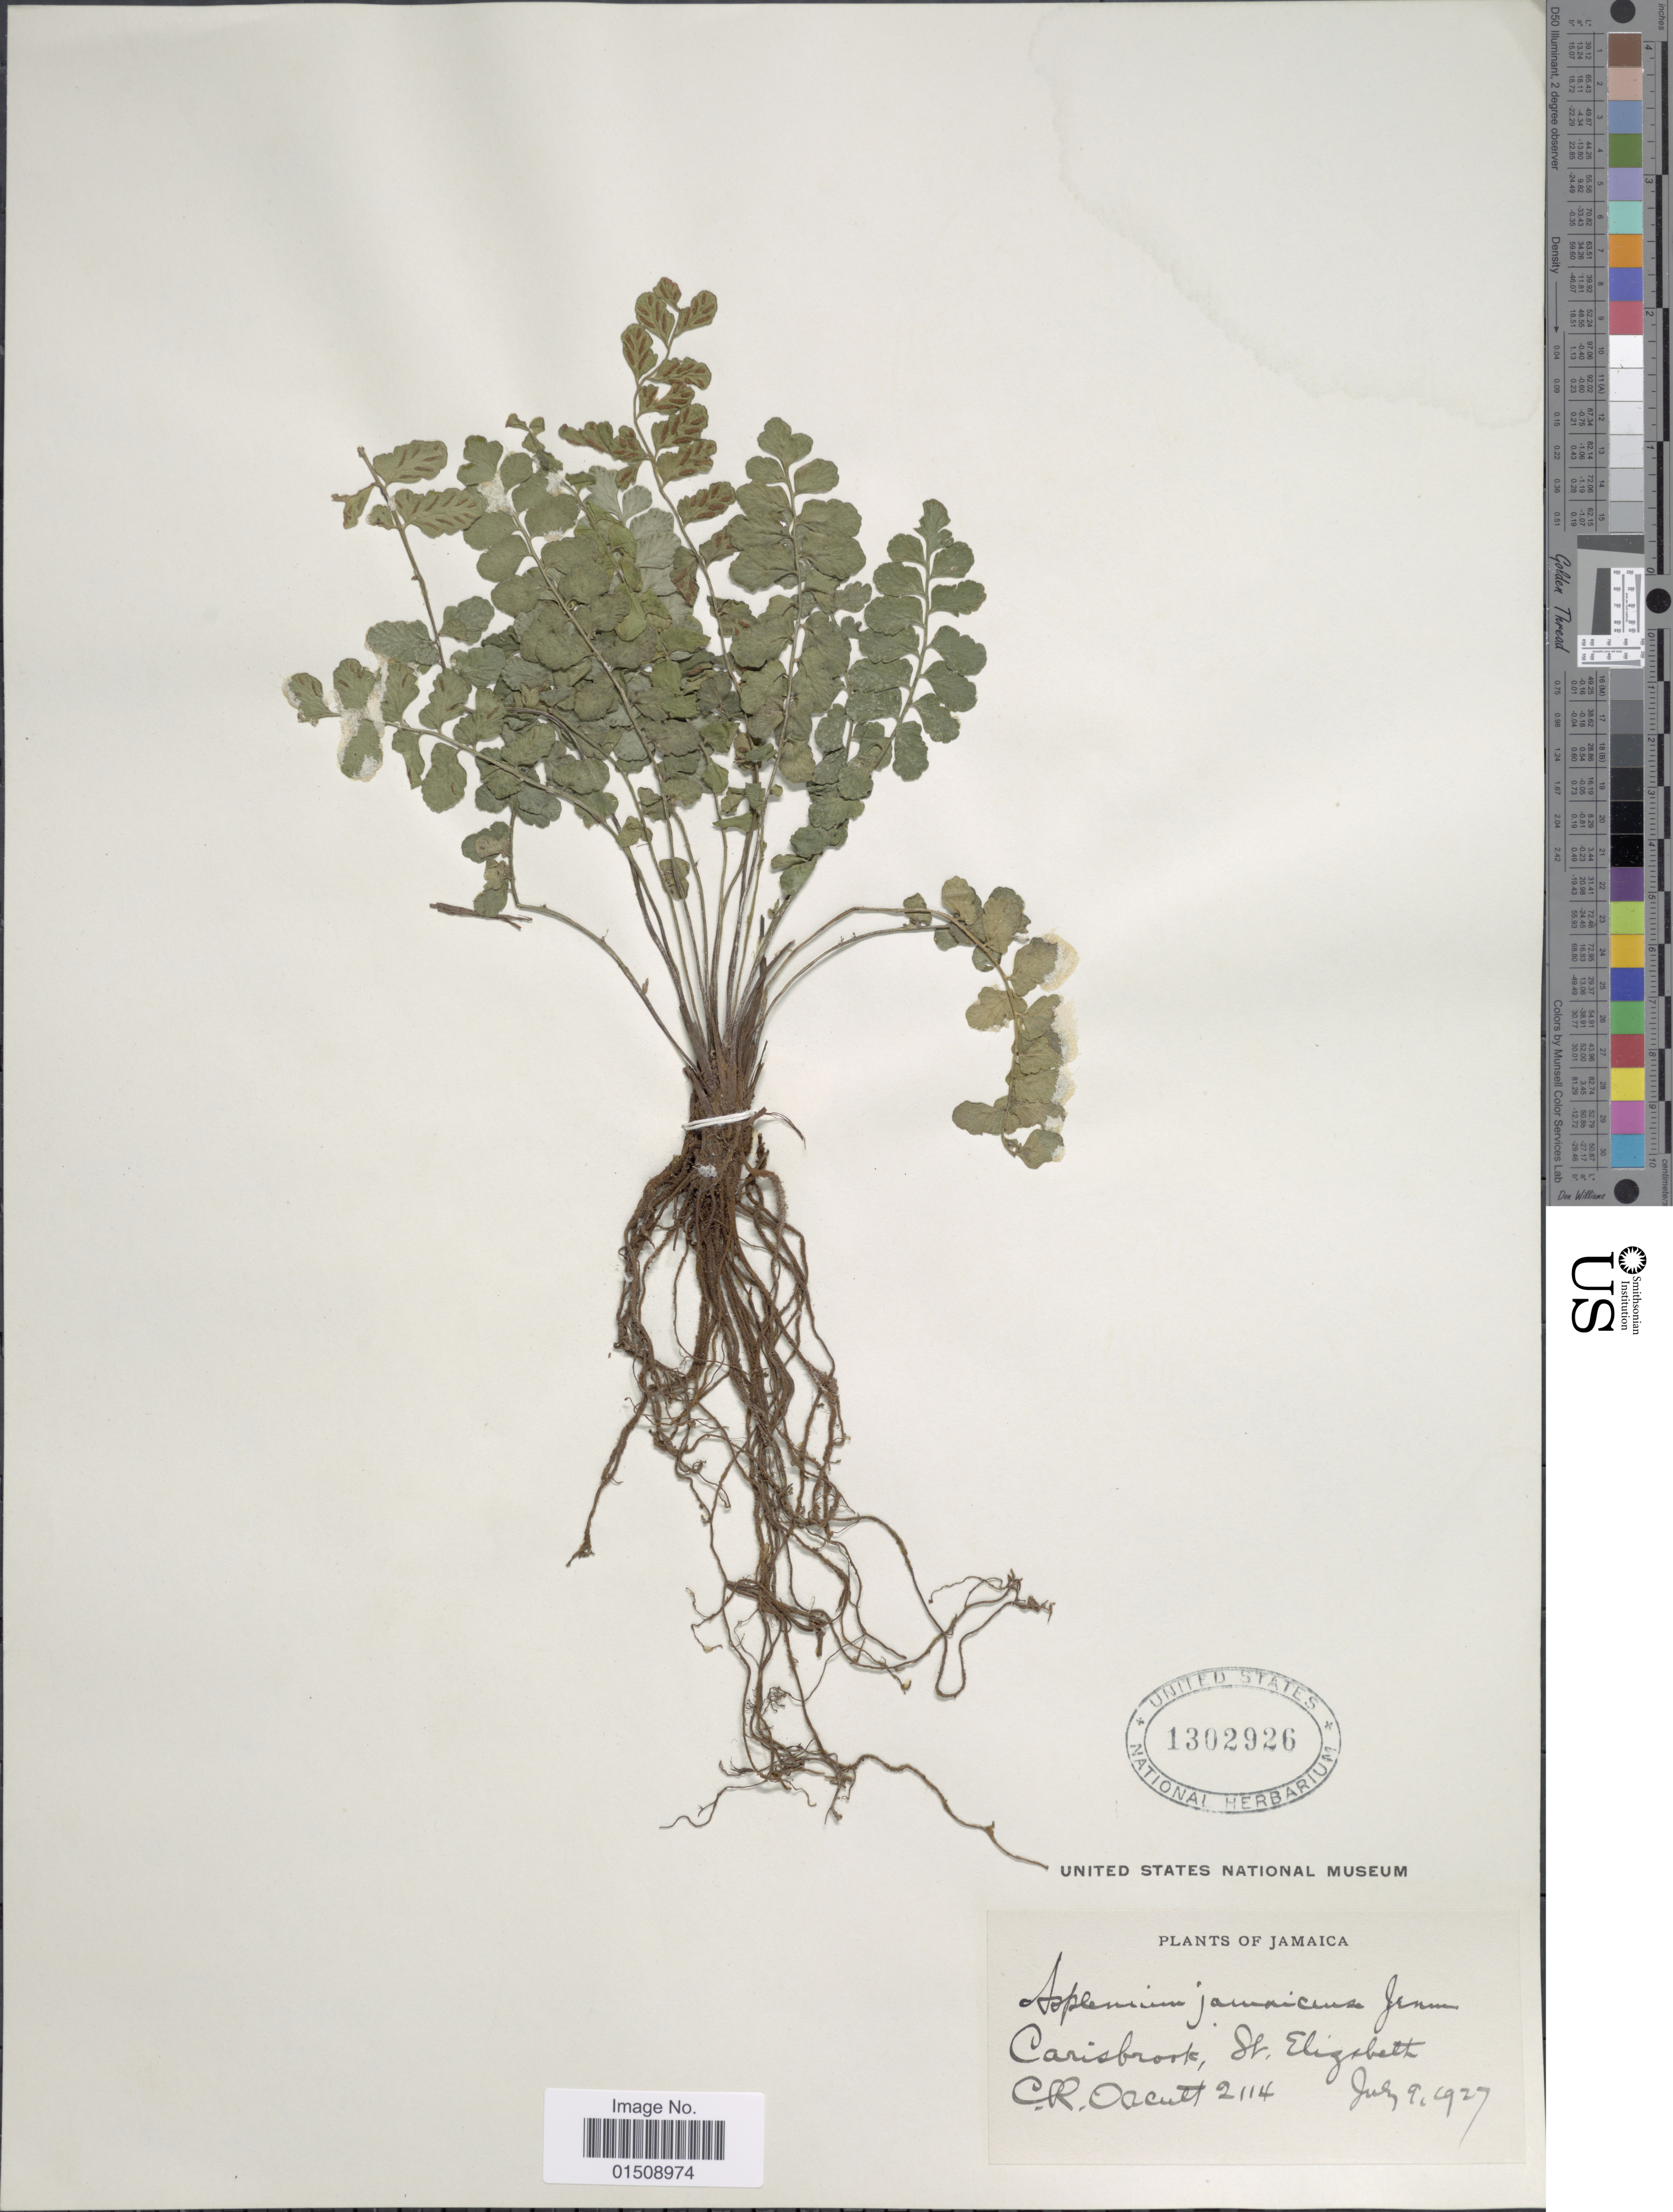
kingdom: Plantae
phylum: Tracheophyta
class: Polypodiopsida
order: Polypodiales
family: Aspleniaceae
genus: Asplenium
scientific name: Asplenium jamaicense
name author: Jenman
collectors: C. R. Orcutt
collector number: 2114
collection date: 1927-07-09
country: Jamaica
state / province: Saint Elizabeth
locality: Carisbrook, St. Elizabeth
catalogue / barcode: US 1302926